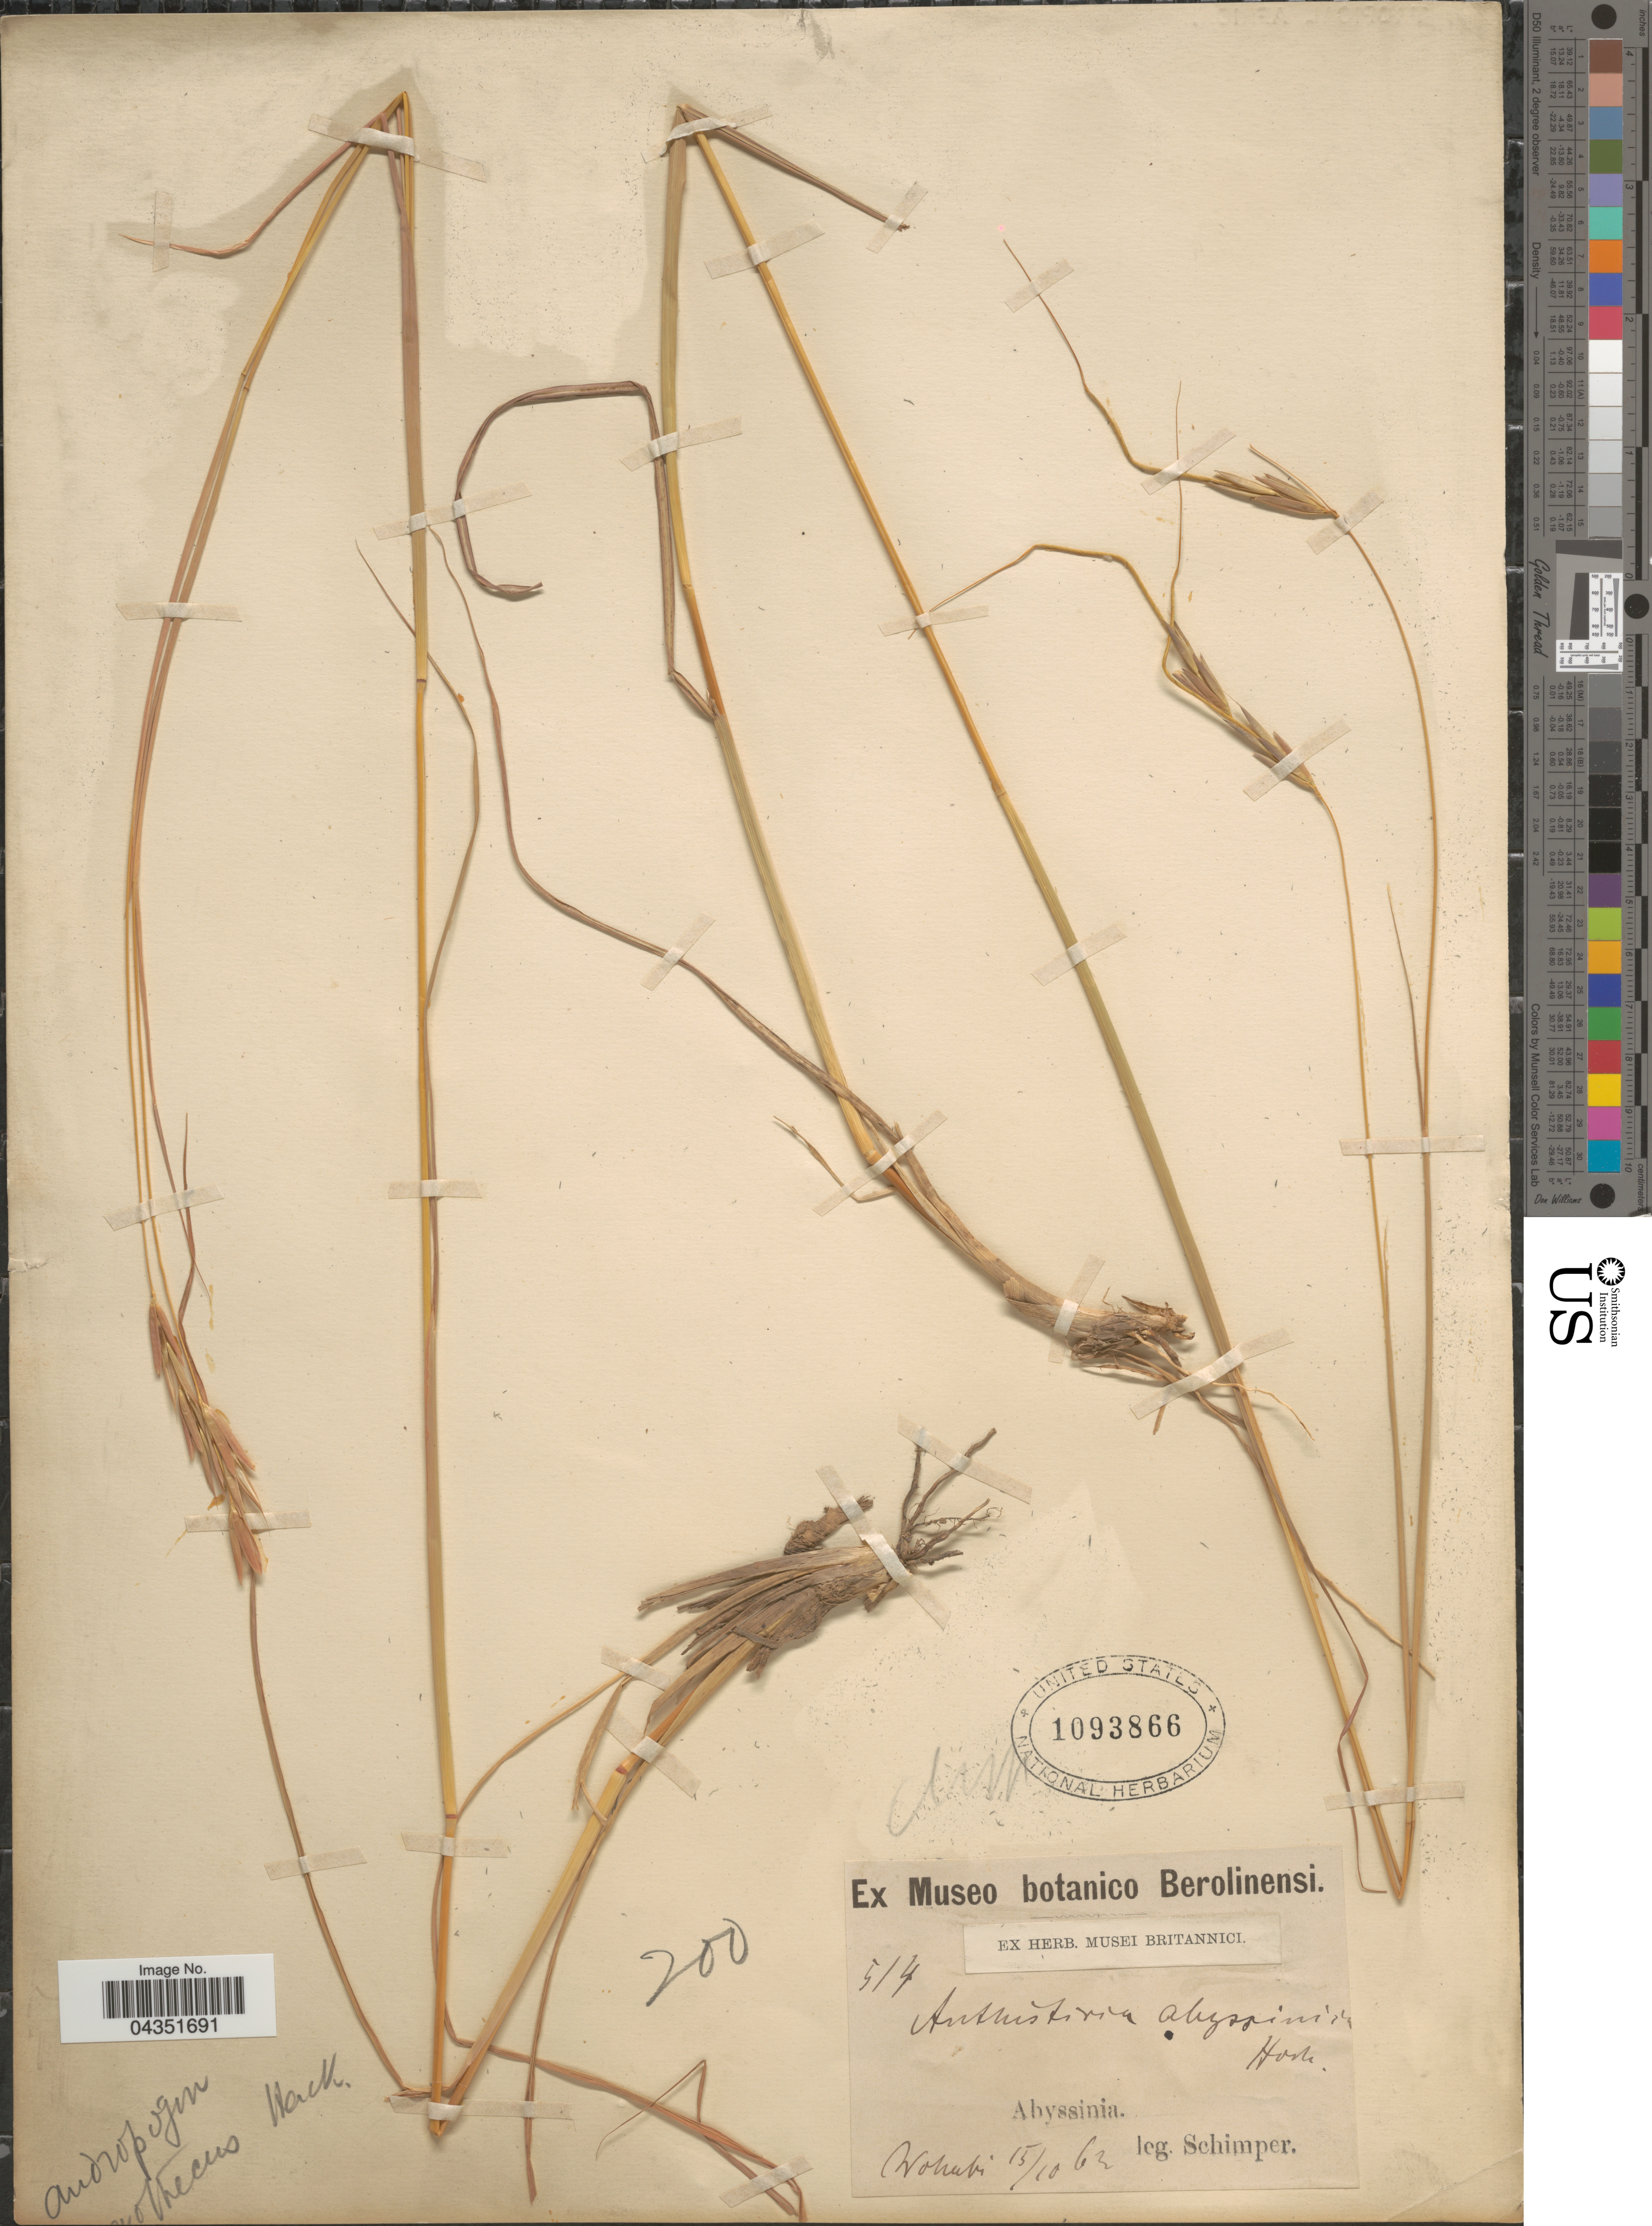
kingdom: Plantae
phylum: Tracheophyta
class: Liliopsida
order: Poales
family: Poaceae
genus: Exotheca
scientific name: Exotheca abyssinica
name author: (Hochst. ex A. Rich.) Andersson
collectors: -. Schimper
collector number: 514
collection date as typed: Transcribed d/m/y: 15/10/62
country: Ethiopia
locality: Abyssinia. Wohubi [interpreted].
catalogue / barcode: US 1093866